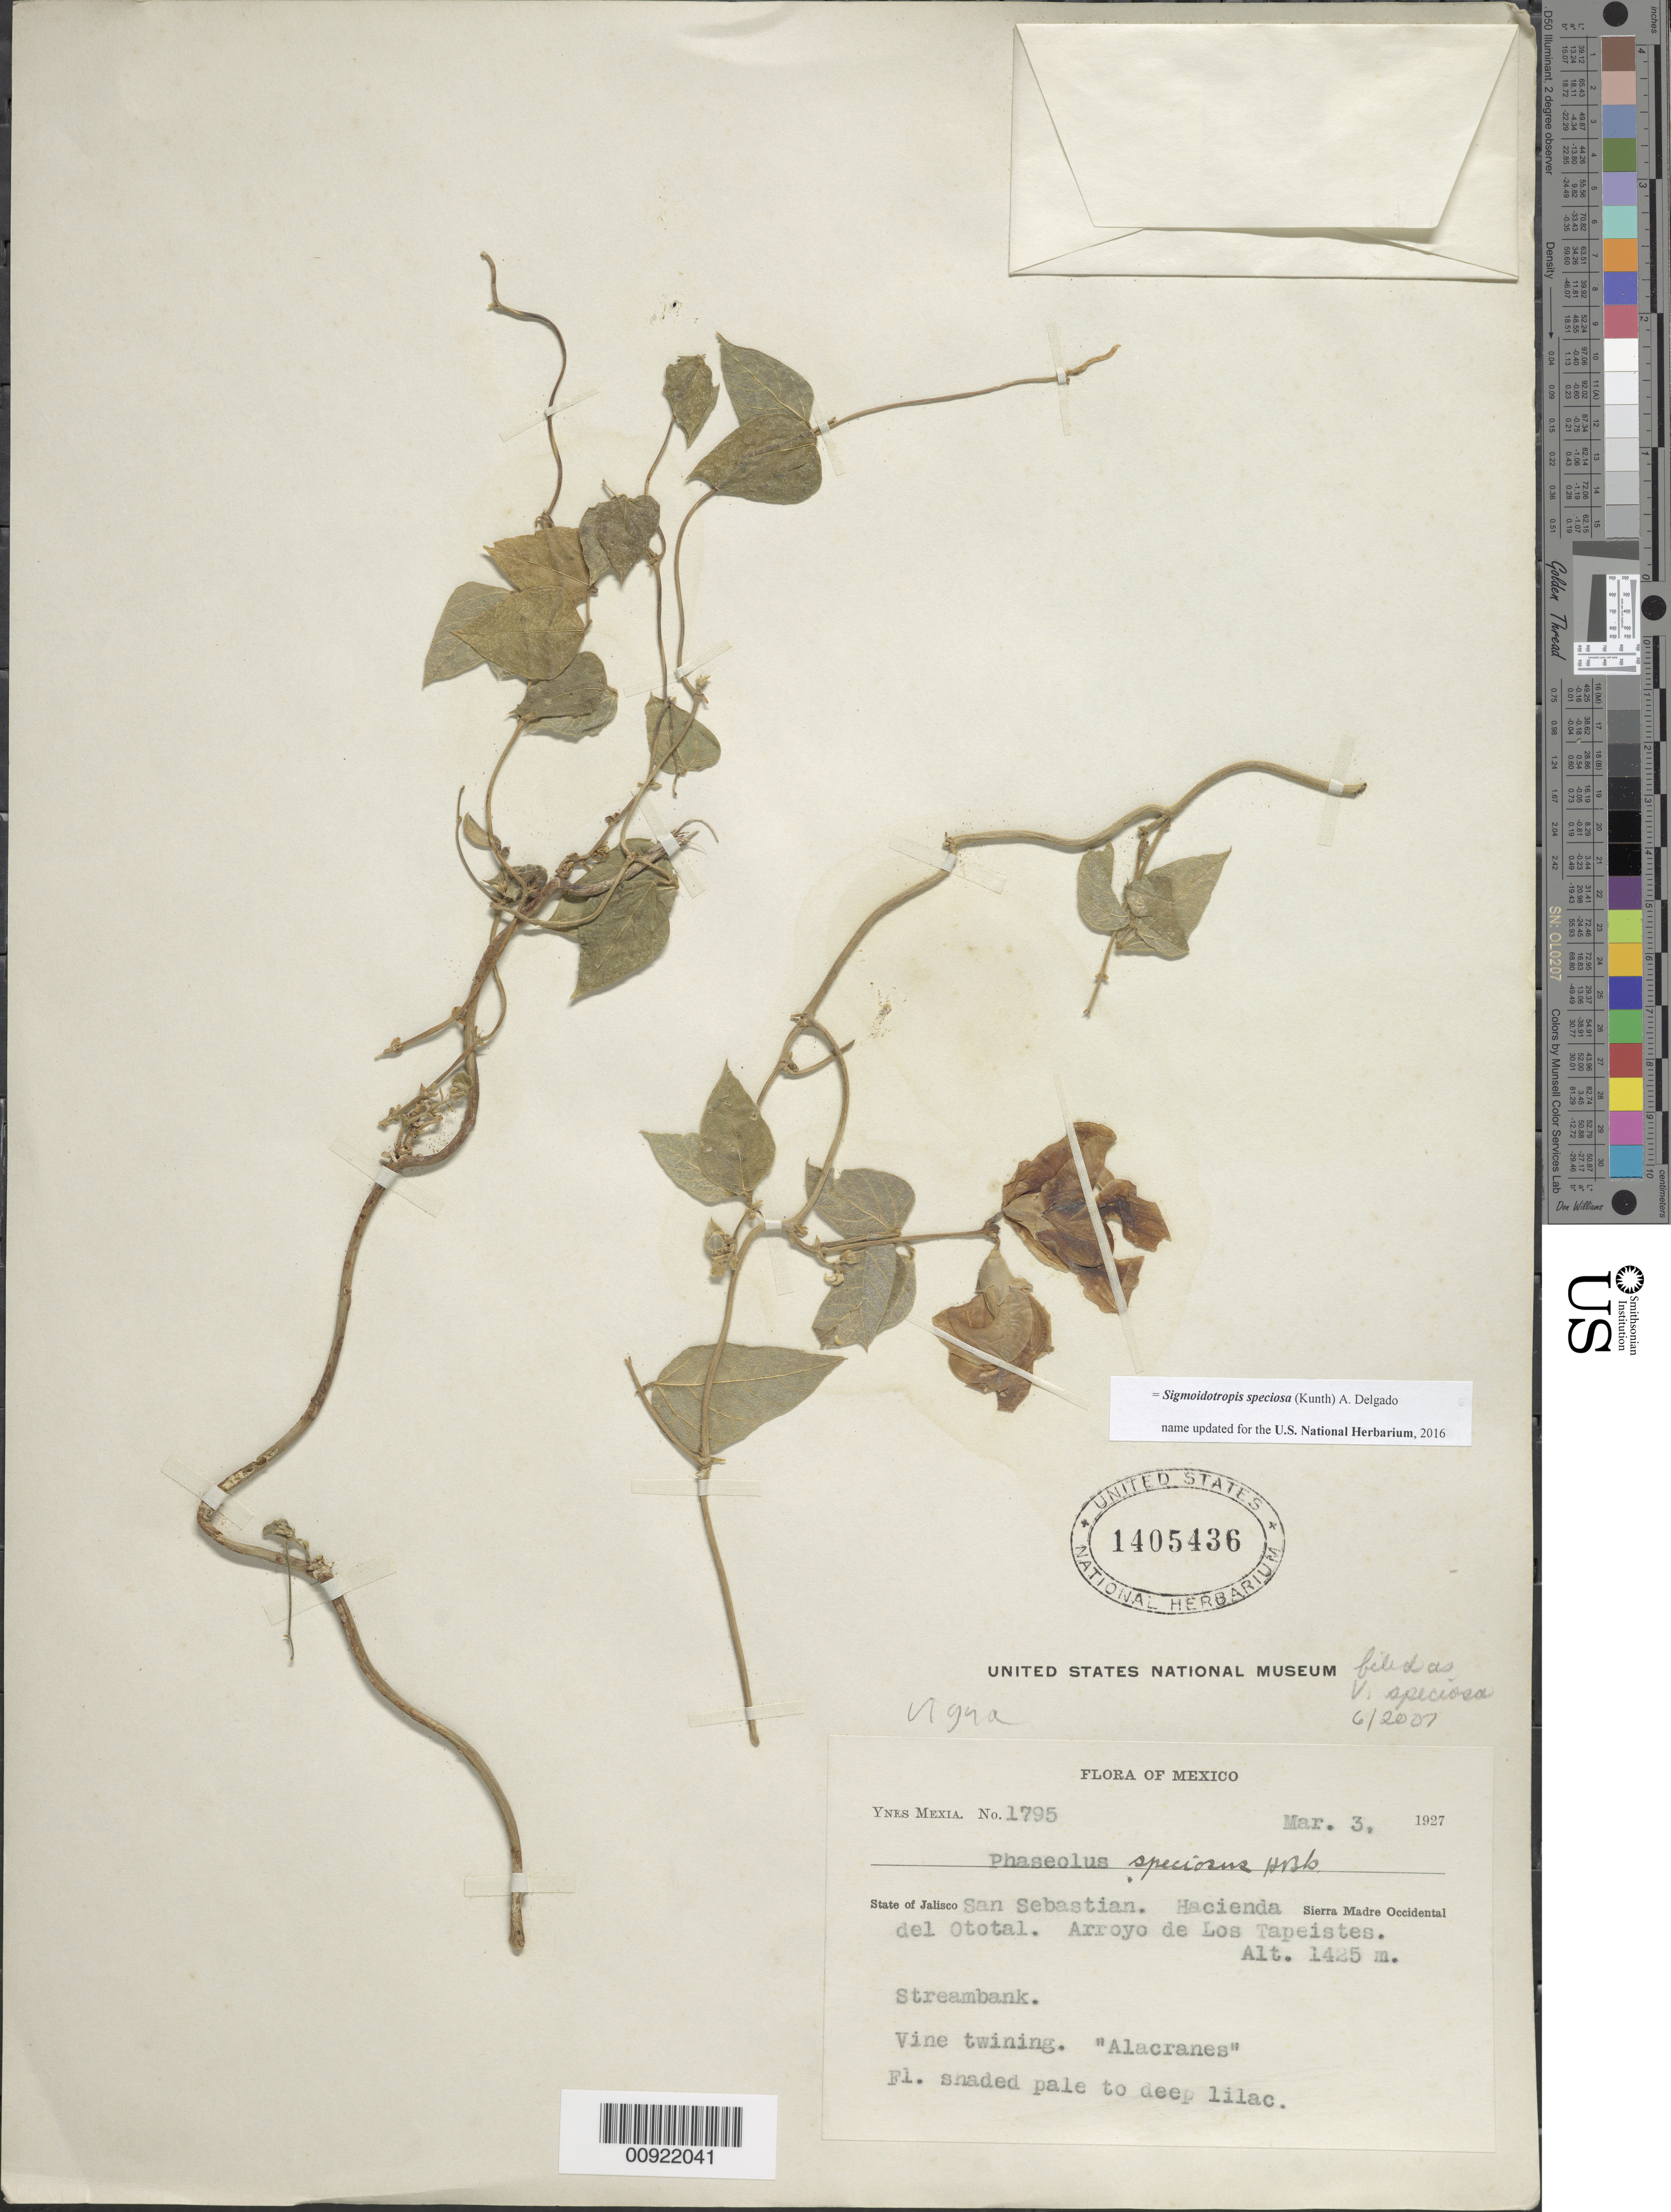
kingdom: Plantae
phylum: Tracheophyta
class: Magnoliopsida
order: Fabales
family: Fabaceae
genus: Sigmoidotropis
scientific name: Sigmoidotropis speciosa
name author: (Kunth) A. Delgado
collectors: Y. Mexia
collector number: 1795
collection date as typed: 03 Mar 1927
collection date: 1927-03-03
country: Mexico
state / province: Jalisco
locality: State of Jalisco: San Sebastian. Hacienda del Ototal. Arroyo de Los Tapeistes. Sierra Madre Occidental.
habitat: Streambank.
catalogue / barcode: US 1405436